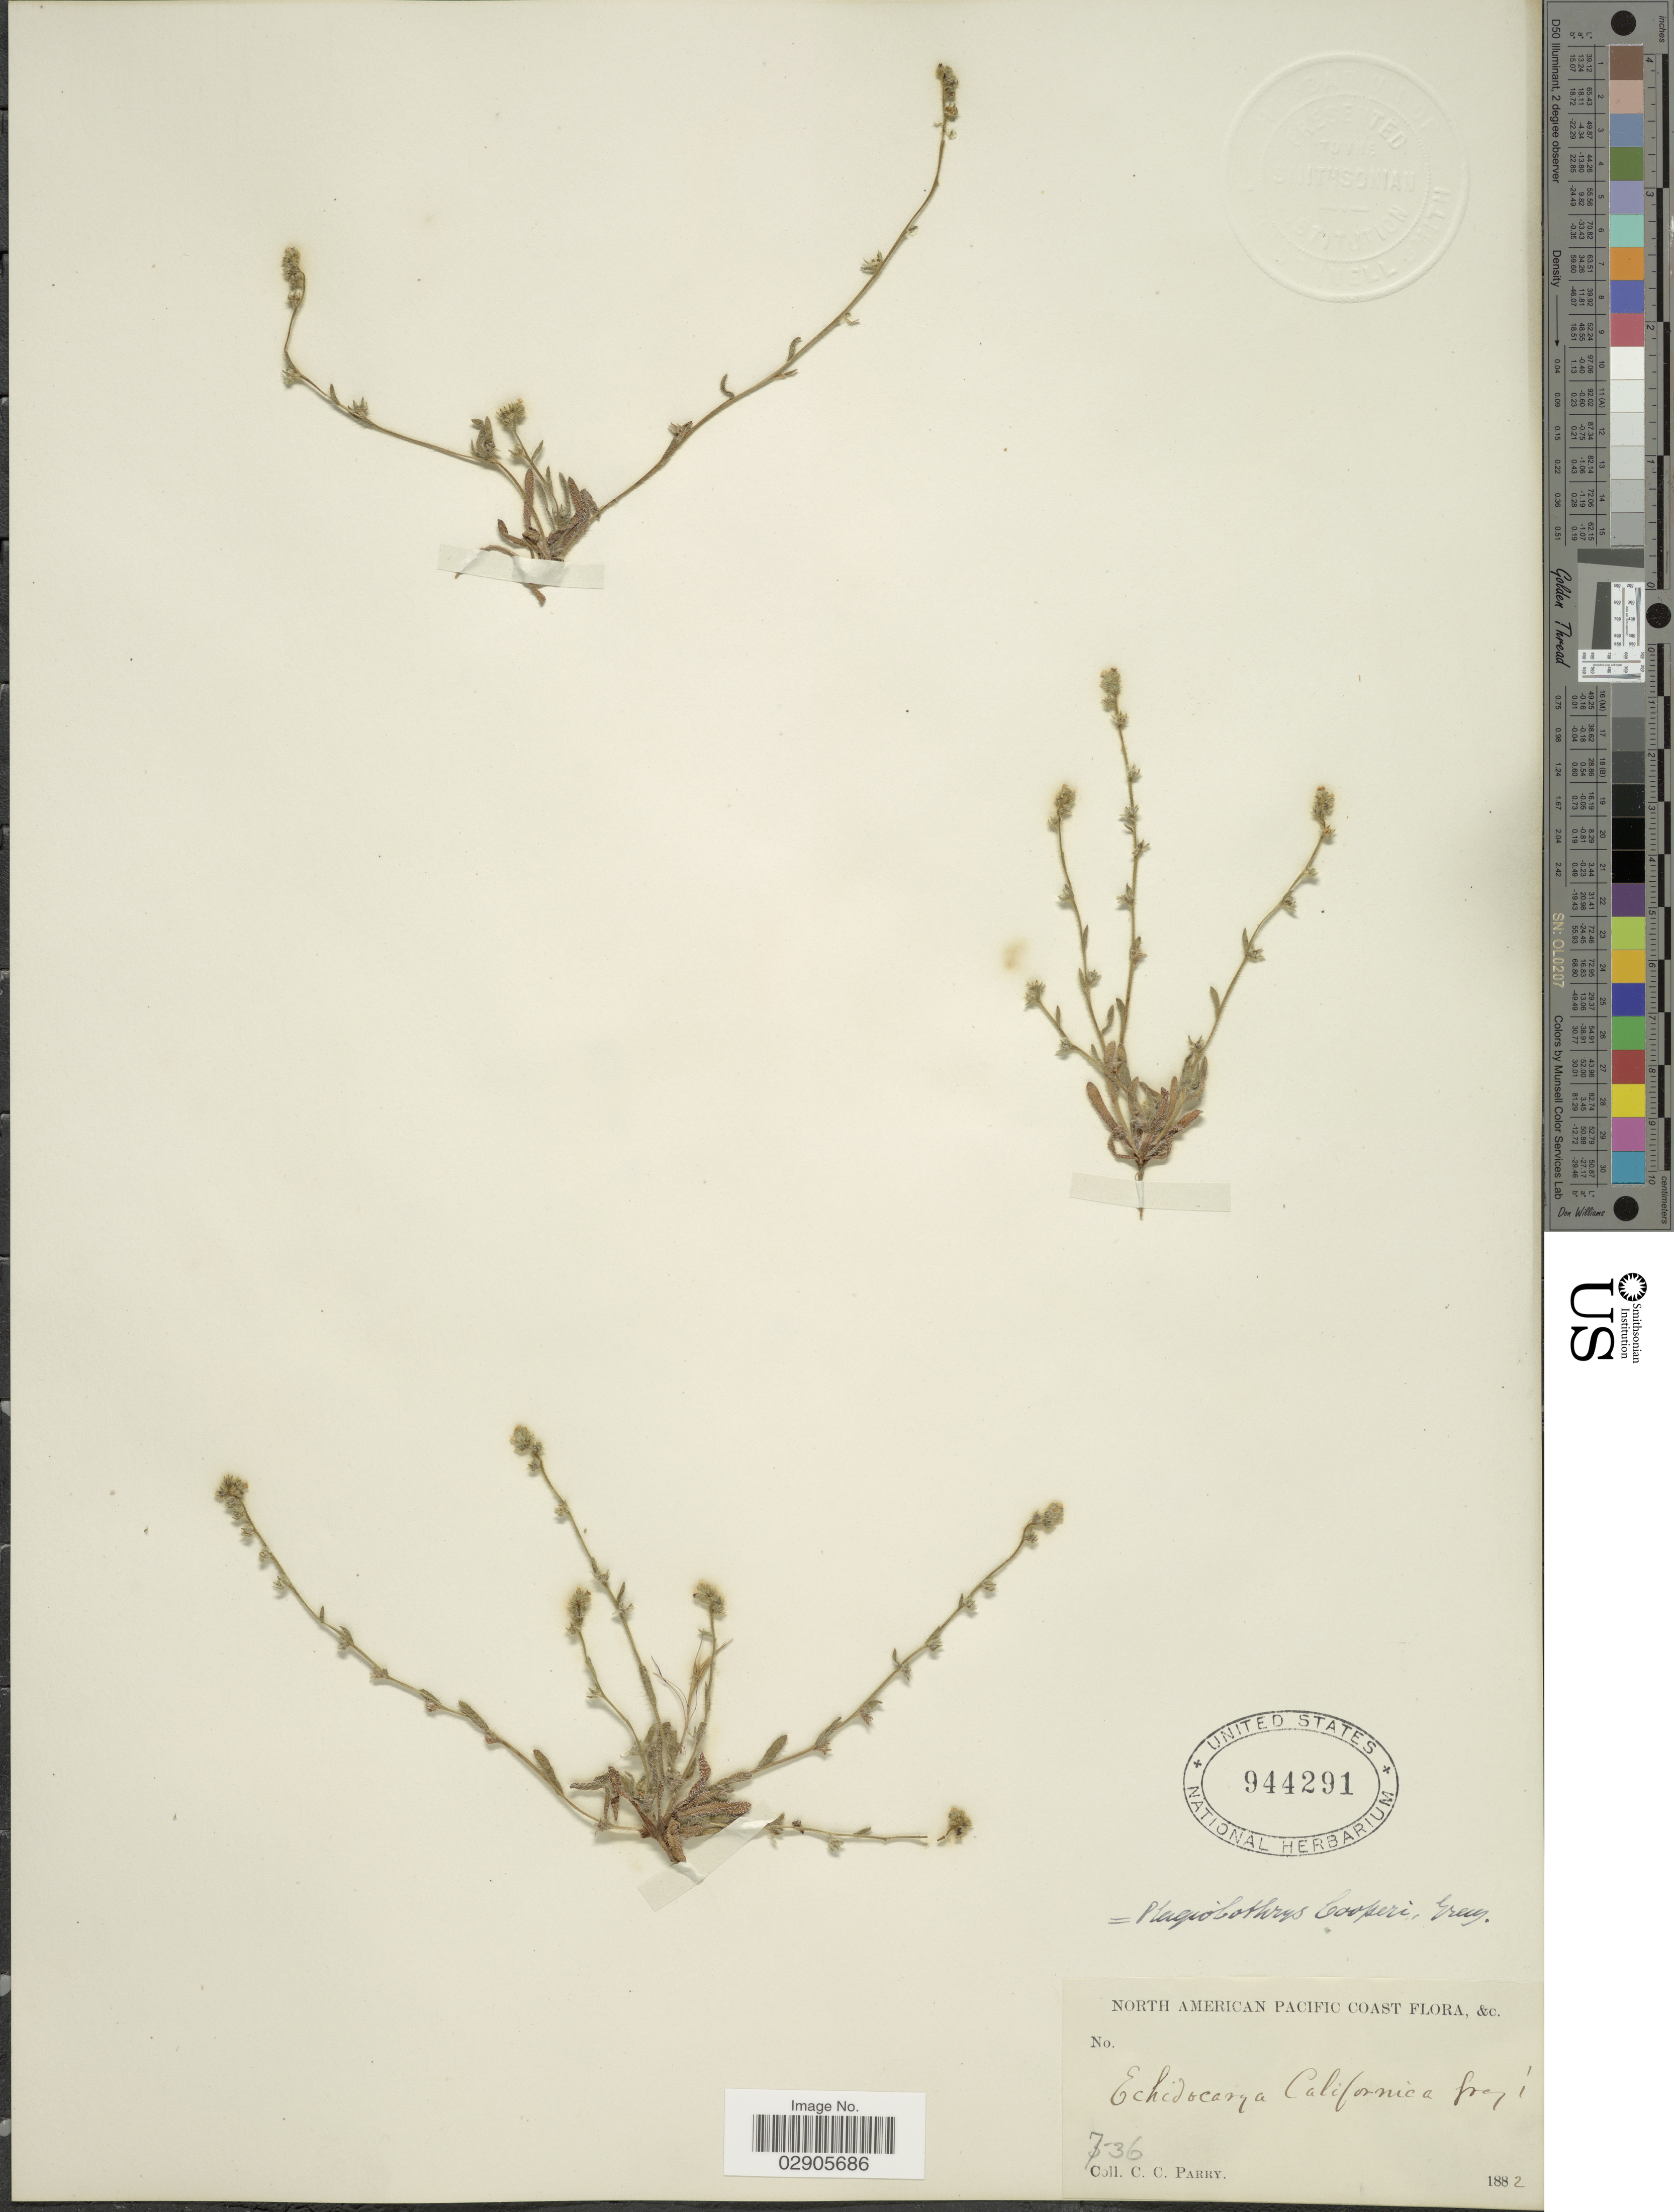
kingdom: Plantae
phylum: Tracheophyta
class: Magnoliopsida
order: Boraginales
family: Boraginaceae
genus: Plagiobothrys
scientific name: Plagiobothrys cooperi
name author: A. Gray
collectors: C. C. Parry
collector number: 736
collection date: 1882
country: United States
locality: North American Pacific Coast.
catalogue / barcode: US 944291